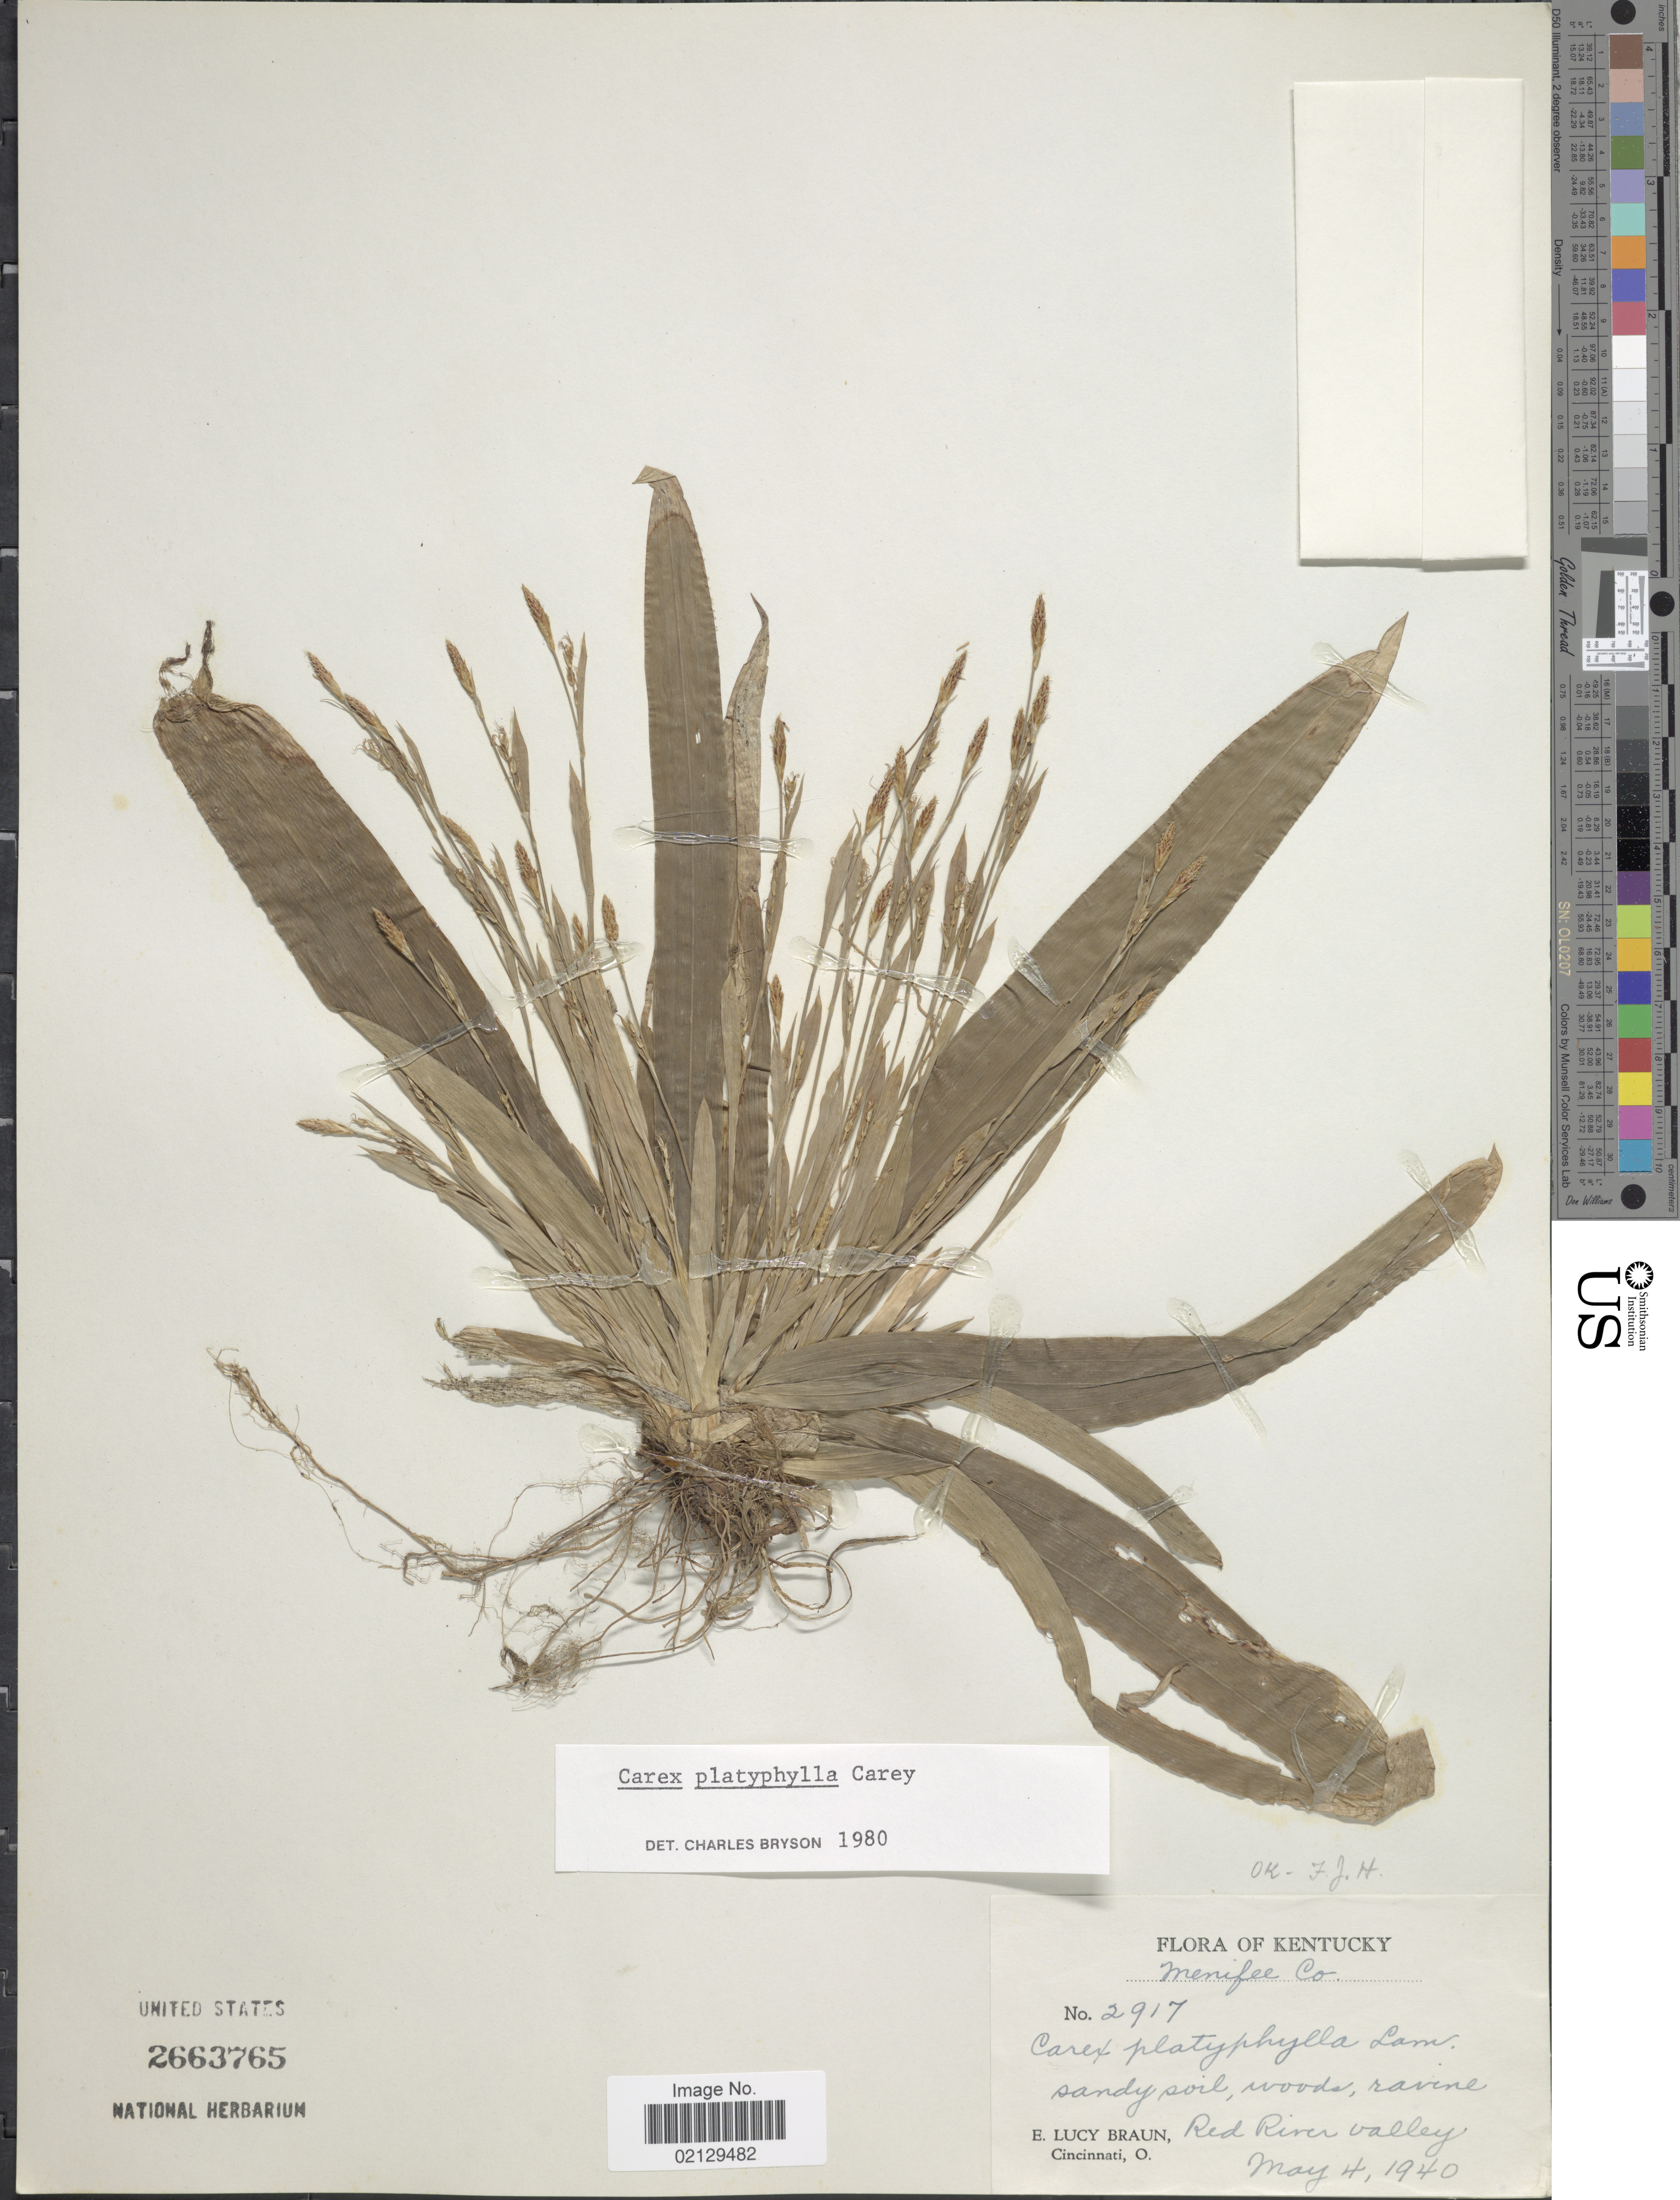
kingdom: Plantae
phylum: Tracheophyta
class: Liliopsida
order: Poales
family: Cyperaceae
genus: Carex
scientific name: Carex platyphylla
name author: J. Carey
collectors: E. L. Braun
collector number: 2917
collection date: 1940-05-04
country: United States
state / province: Kentucky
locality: Red River Valley, Menifee Co.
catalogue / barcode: US 2663765